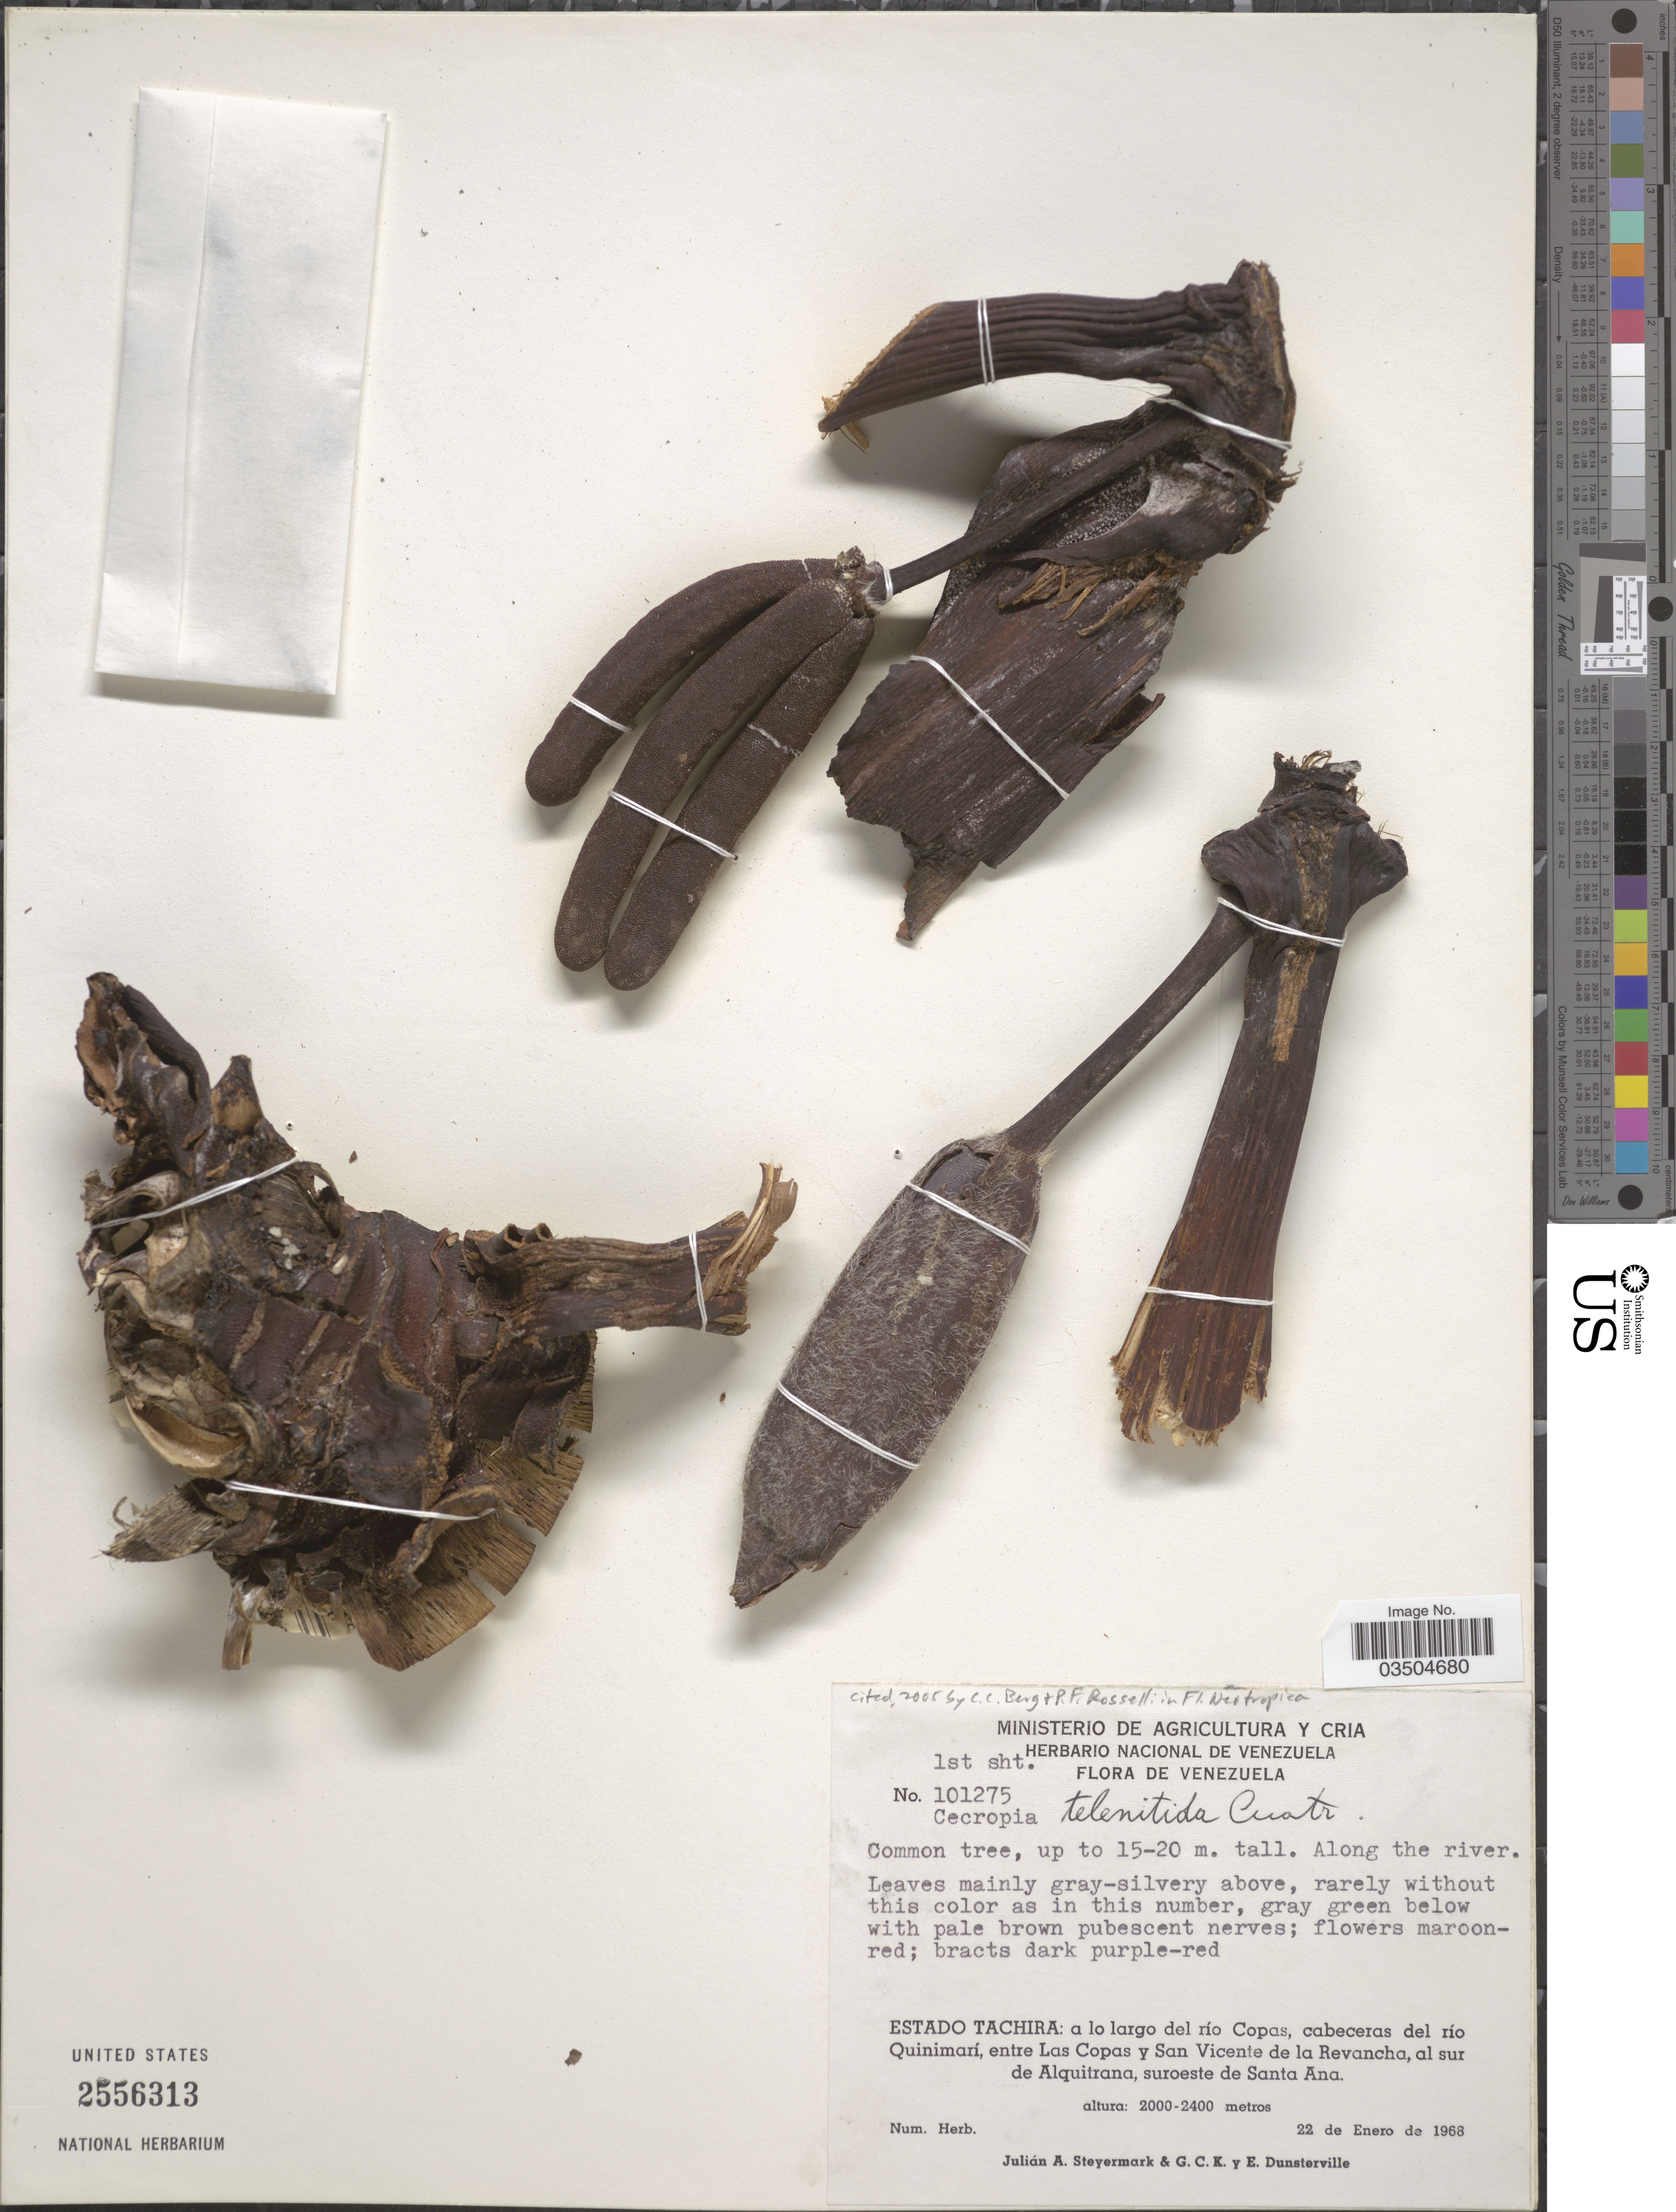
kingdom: Plantae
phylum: Tracheophyta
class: Magnoliopsida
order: Rosales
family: Urticaceae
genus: Cecropia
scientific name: Cecropia telenitida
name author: Cuatrec.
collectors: J. Steyermark, G. C. K. Dunsterville & E. Dunsterville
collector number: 101275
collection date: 1968-01-22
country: Venezuela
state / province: Tachira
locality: A lo largo del río Copas, cabeceras del río Quinimarí, entre Las Copas y San Vicente de la Revancha, al sur de Alquitrana, suroeste de Santa Ana.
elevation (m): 2000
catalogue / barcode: US 2556313